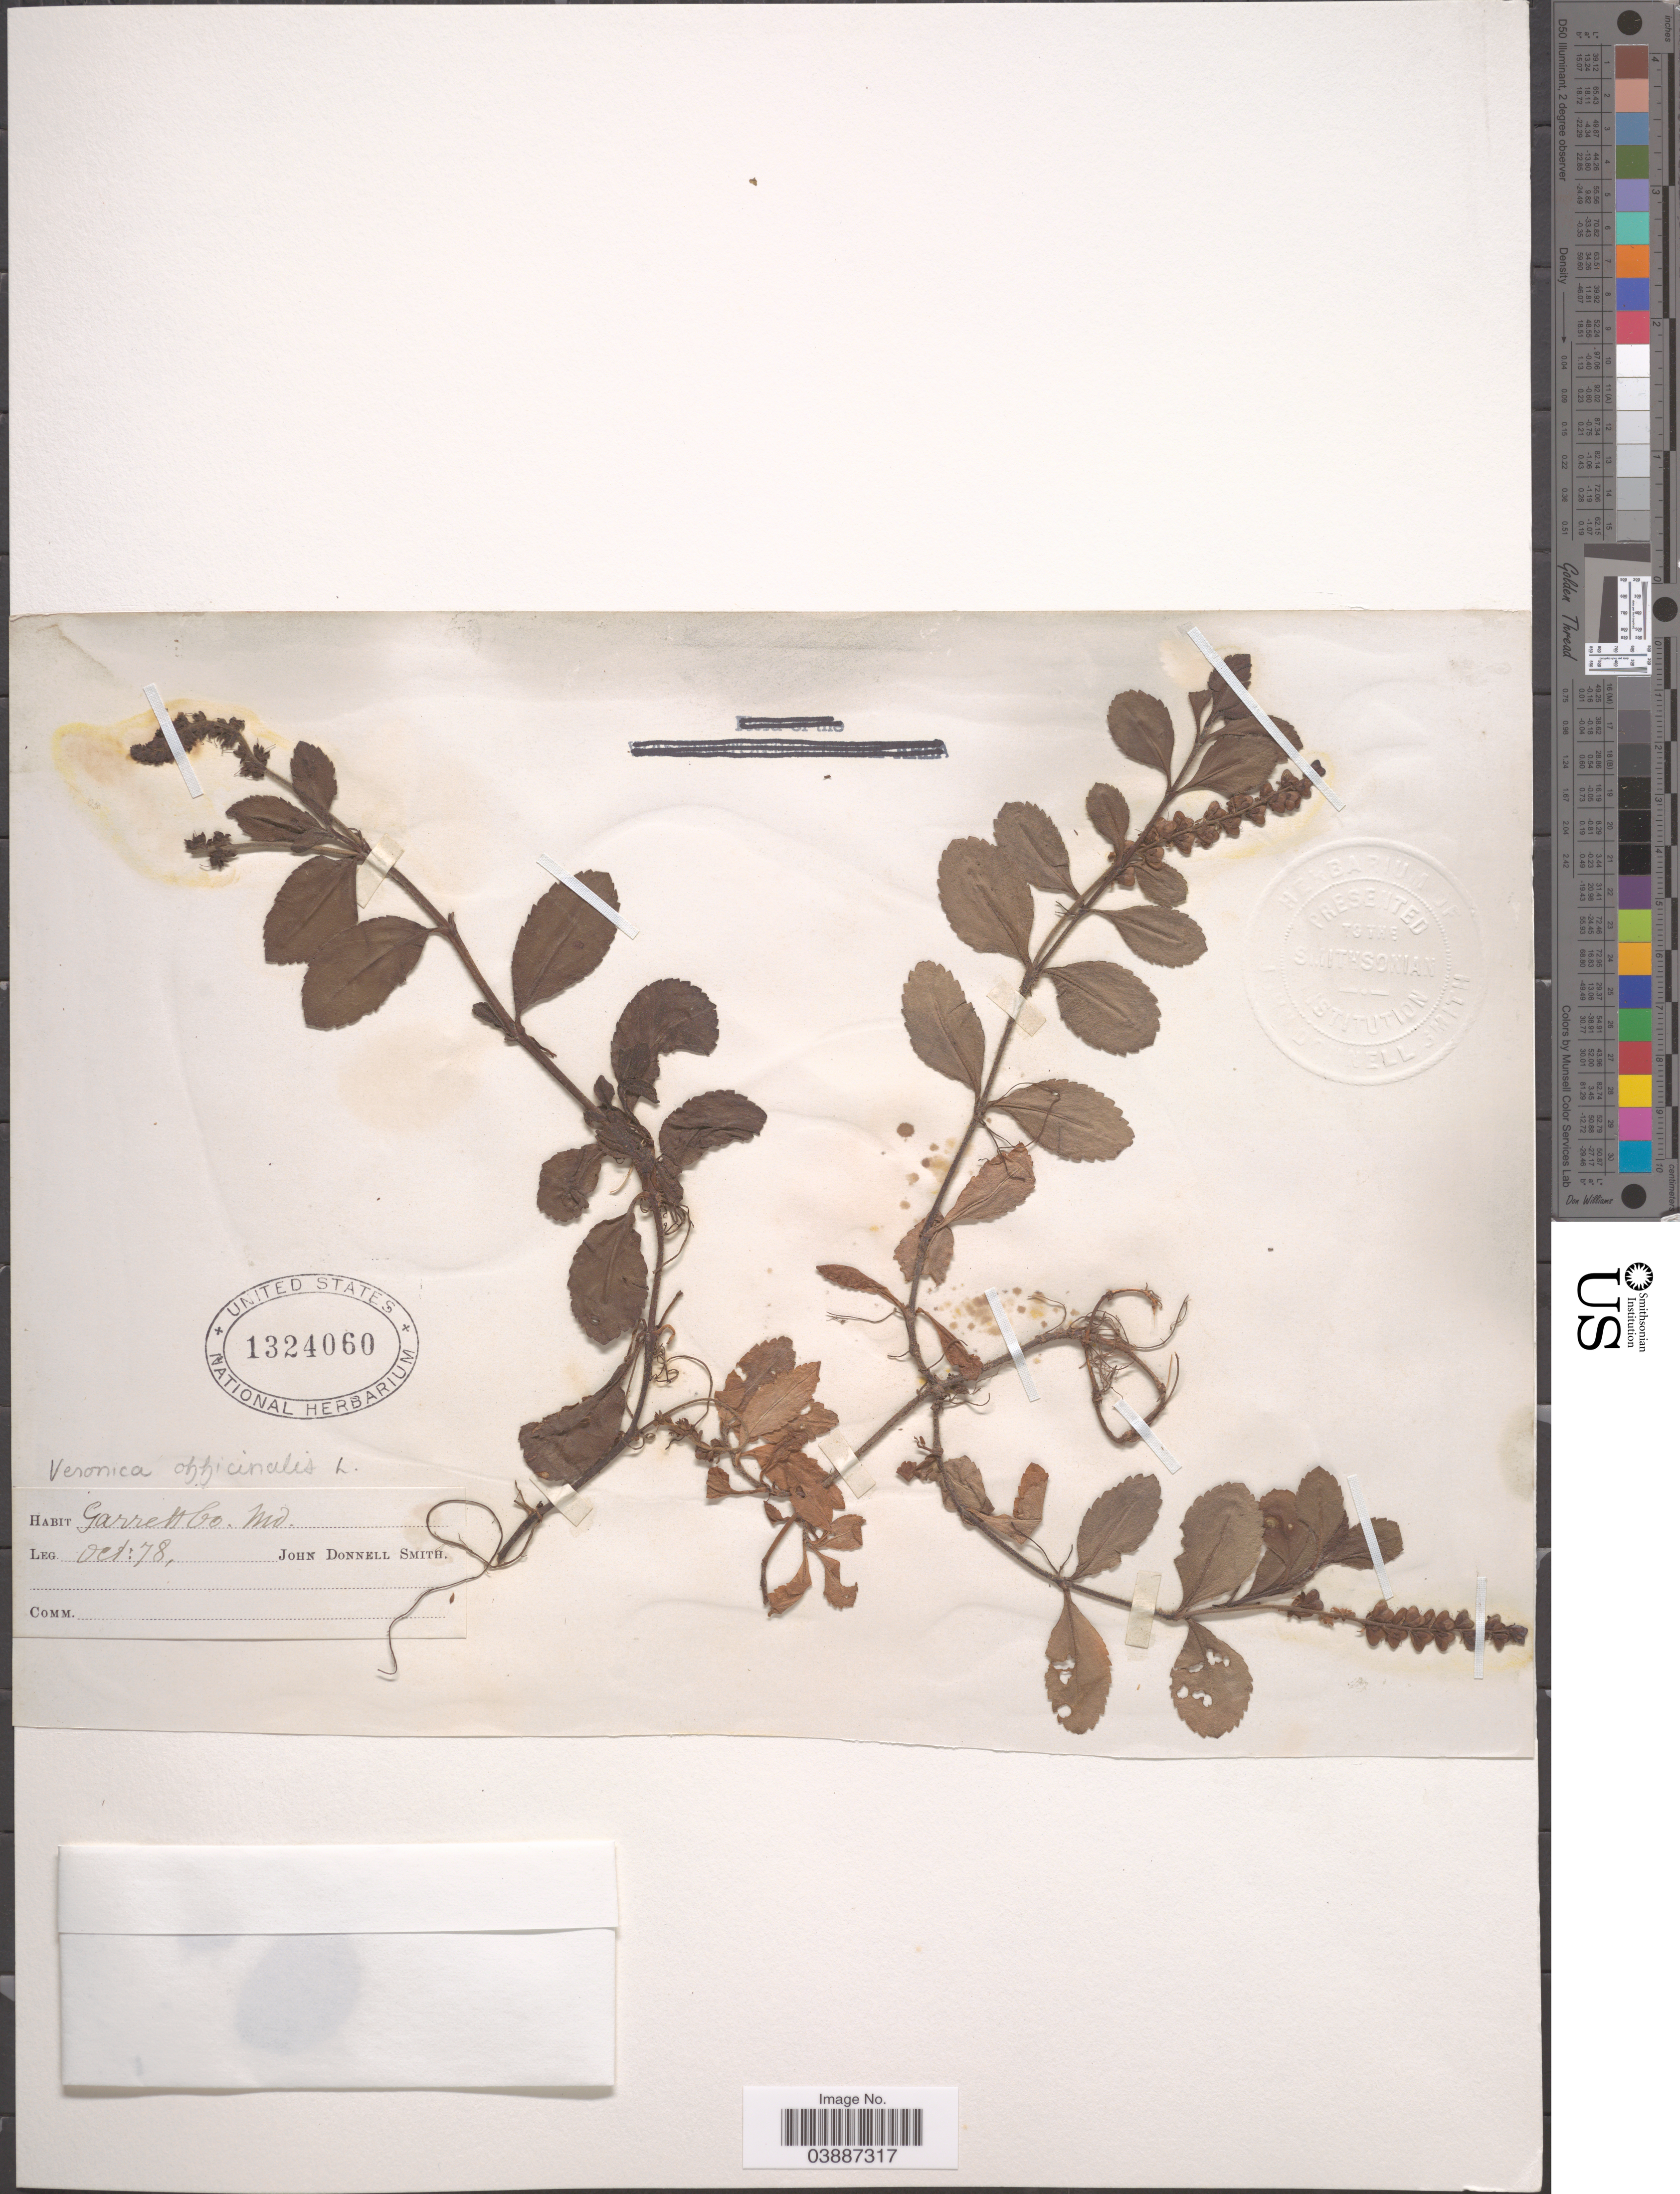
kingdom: Plantae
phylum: Tracheophyta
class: Magnoliopsida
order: Lamiales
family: Plantaginaceae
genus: Veronica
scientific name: Veronica officinalis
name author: L.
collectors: J. Donnell Smith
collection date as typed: Transcribed d/m/y: /10/78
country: United States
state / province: Maryland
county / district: Garrett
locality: Garrett Co.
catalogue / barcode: US 1324060